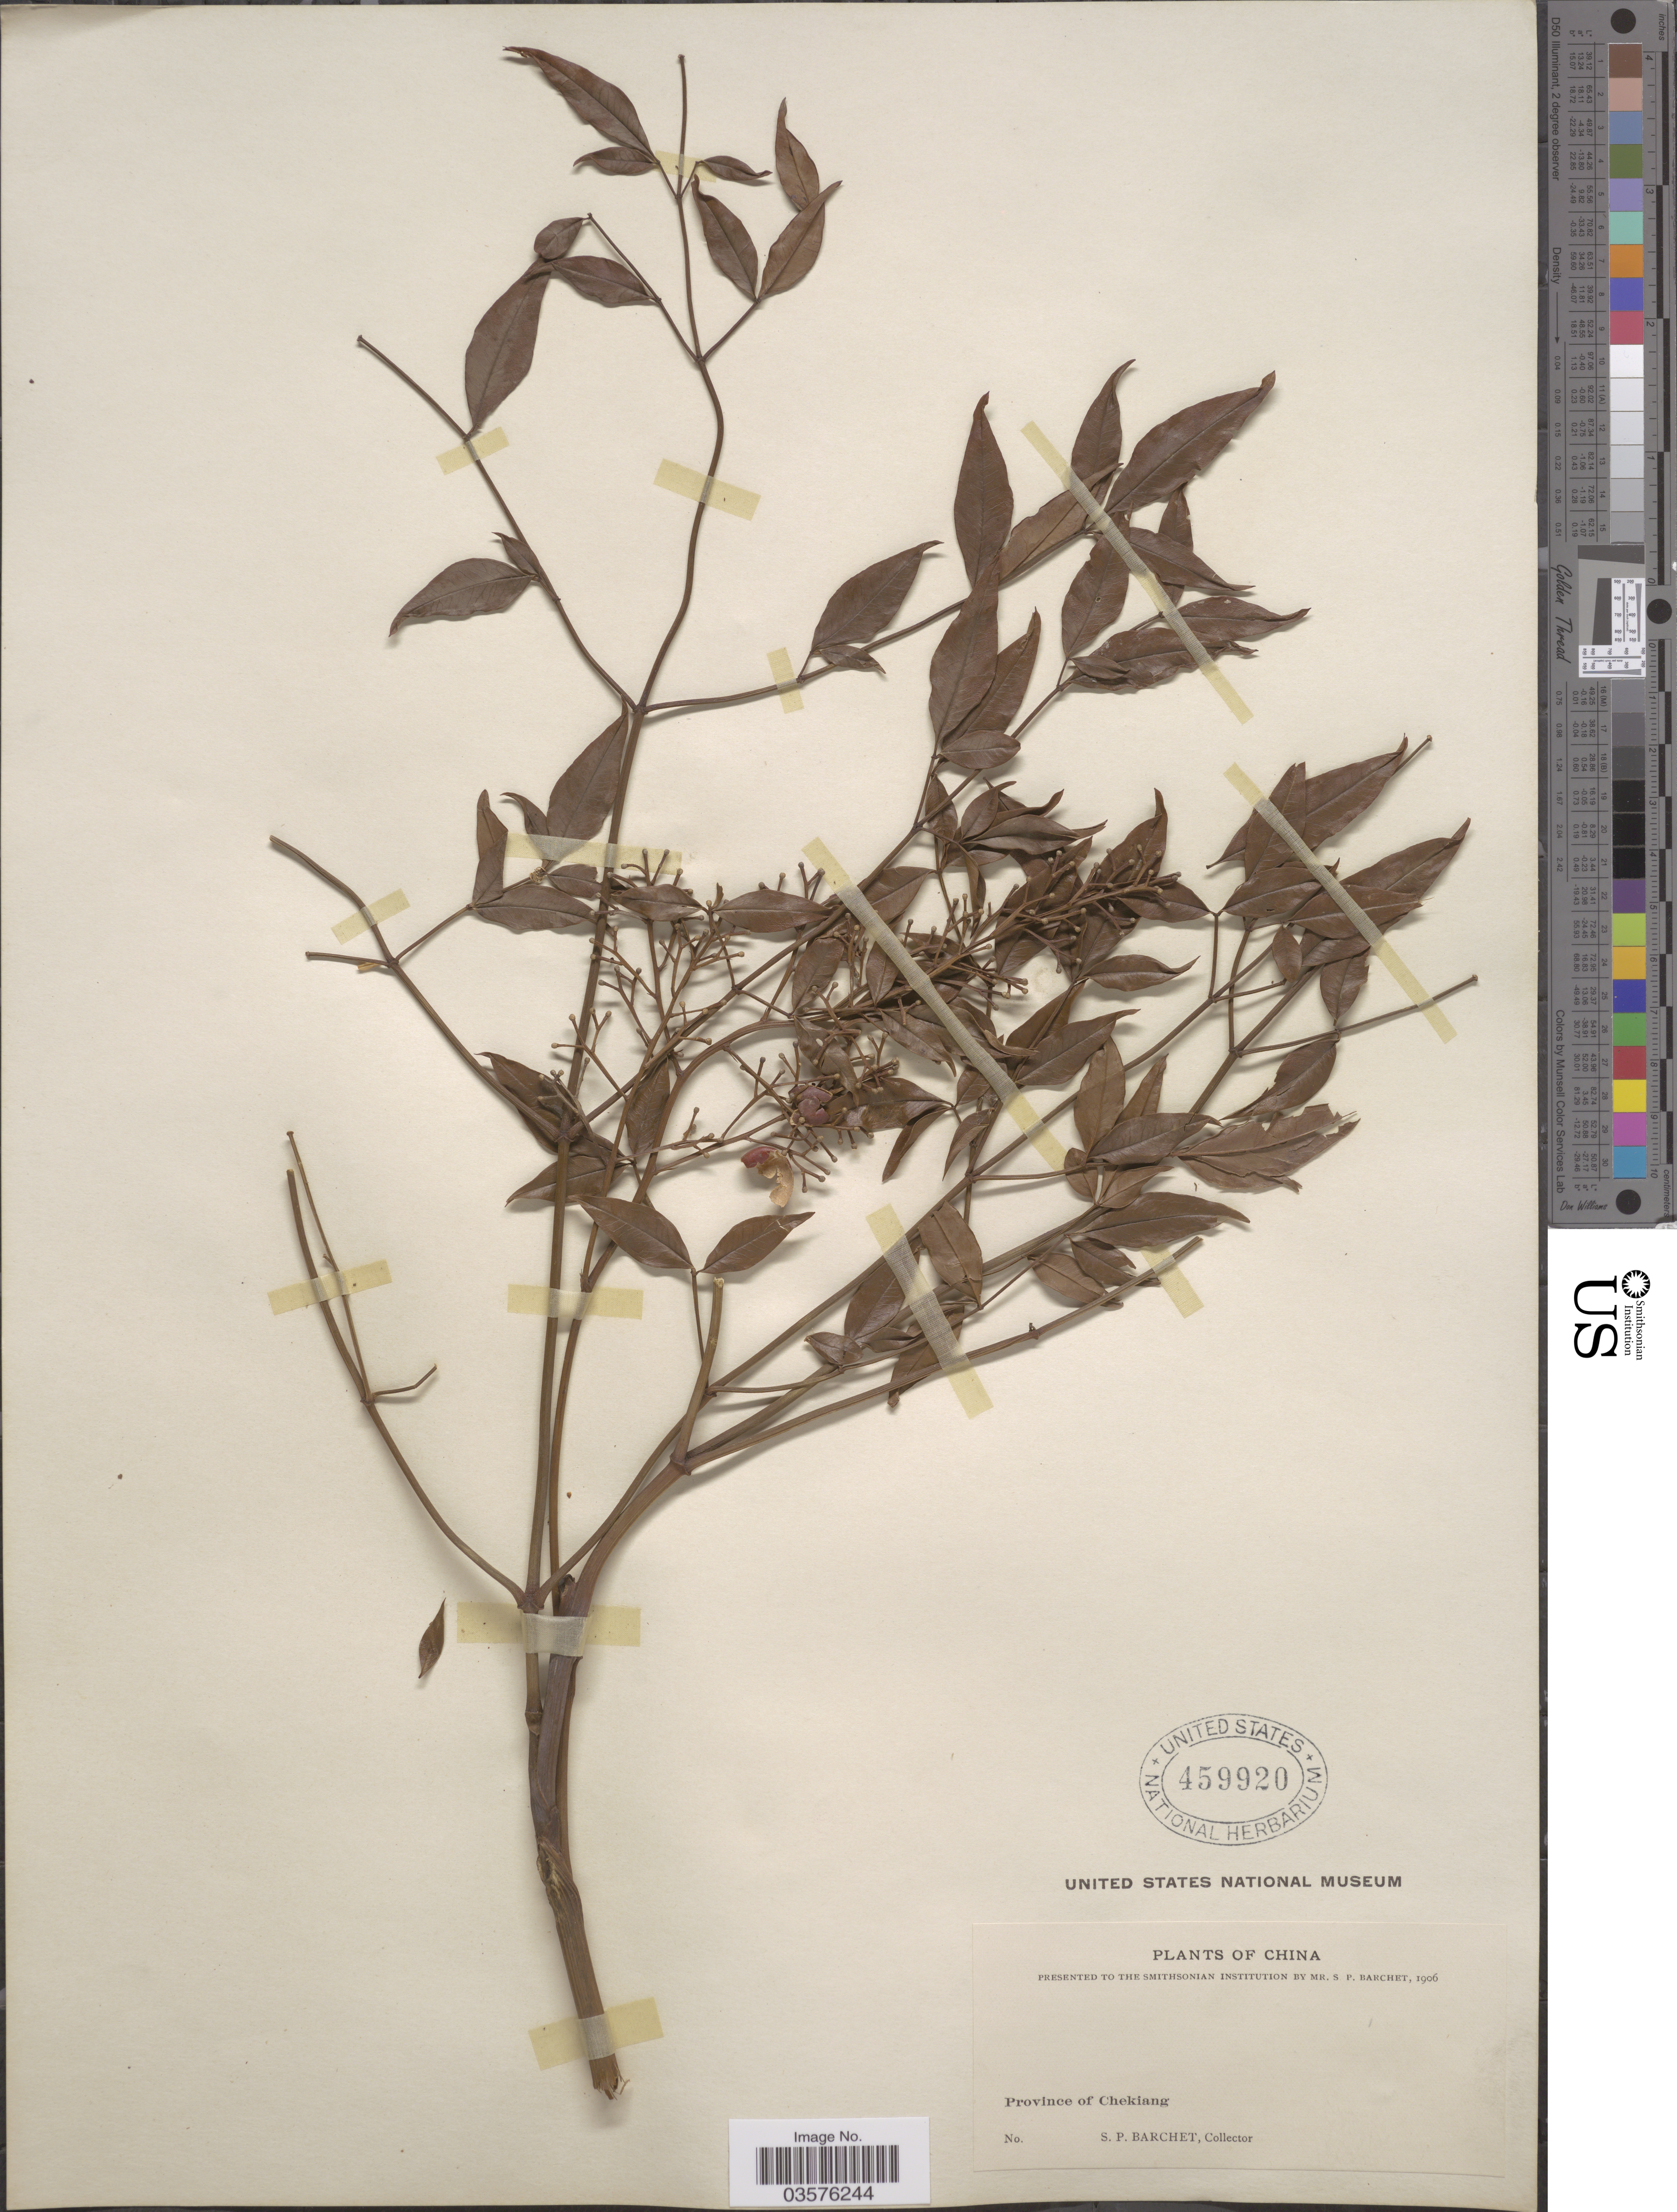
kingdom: Plantae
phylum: Tracheophyta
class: Magnoliopsida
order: Ranunculales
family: Berberidaceae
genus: Nandina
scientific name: Nandina domestica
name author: Thunb.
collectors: S. P. Barchet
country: China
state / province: Zhejiang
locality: Province of Chekiang.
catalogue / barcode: US 459920